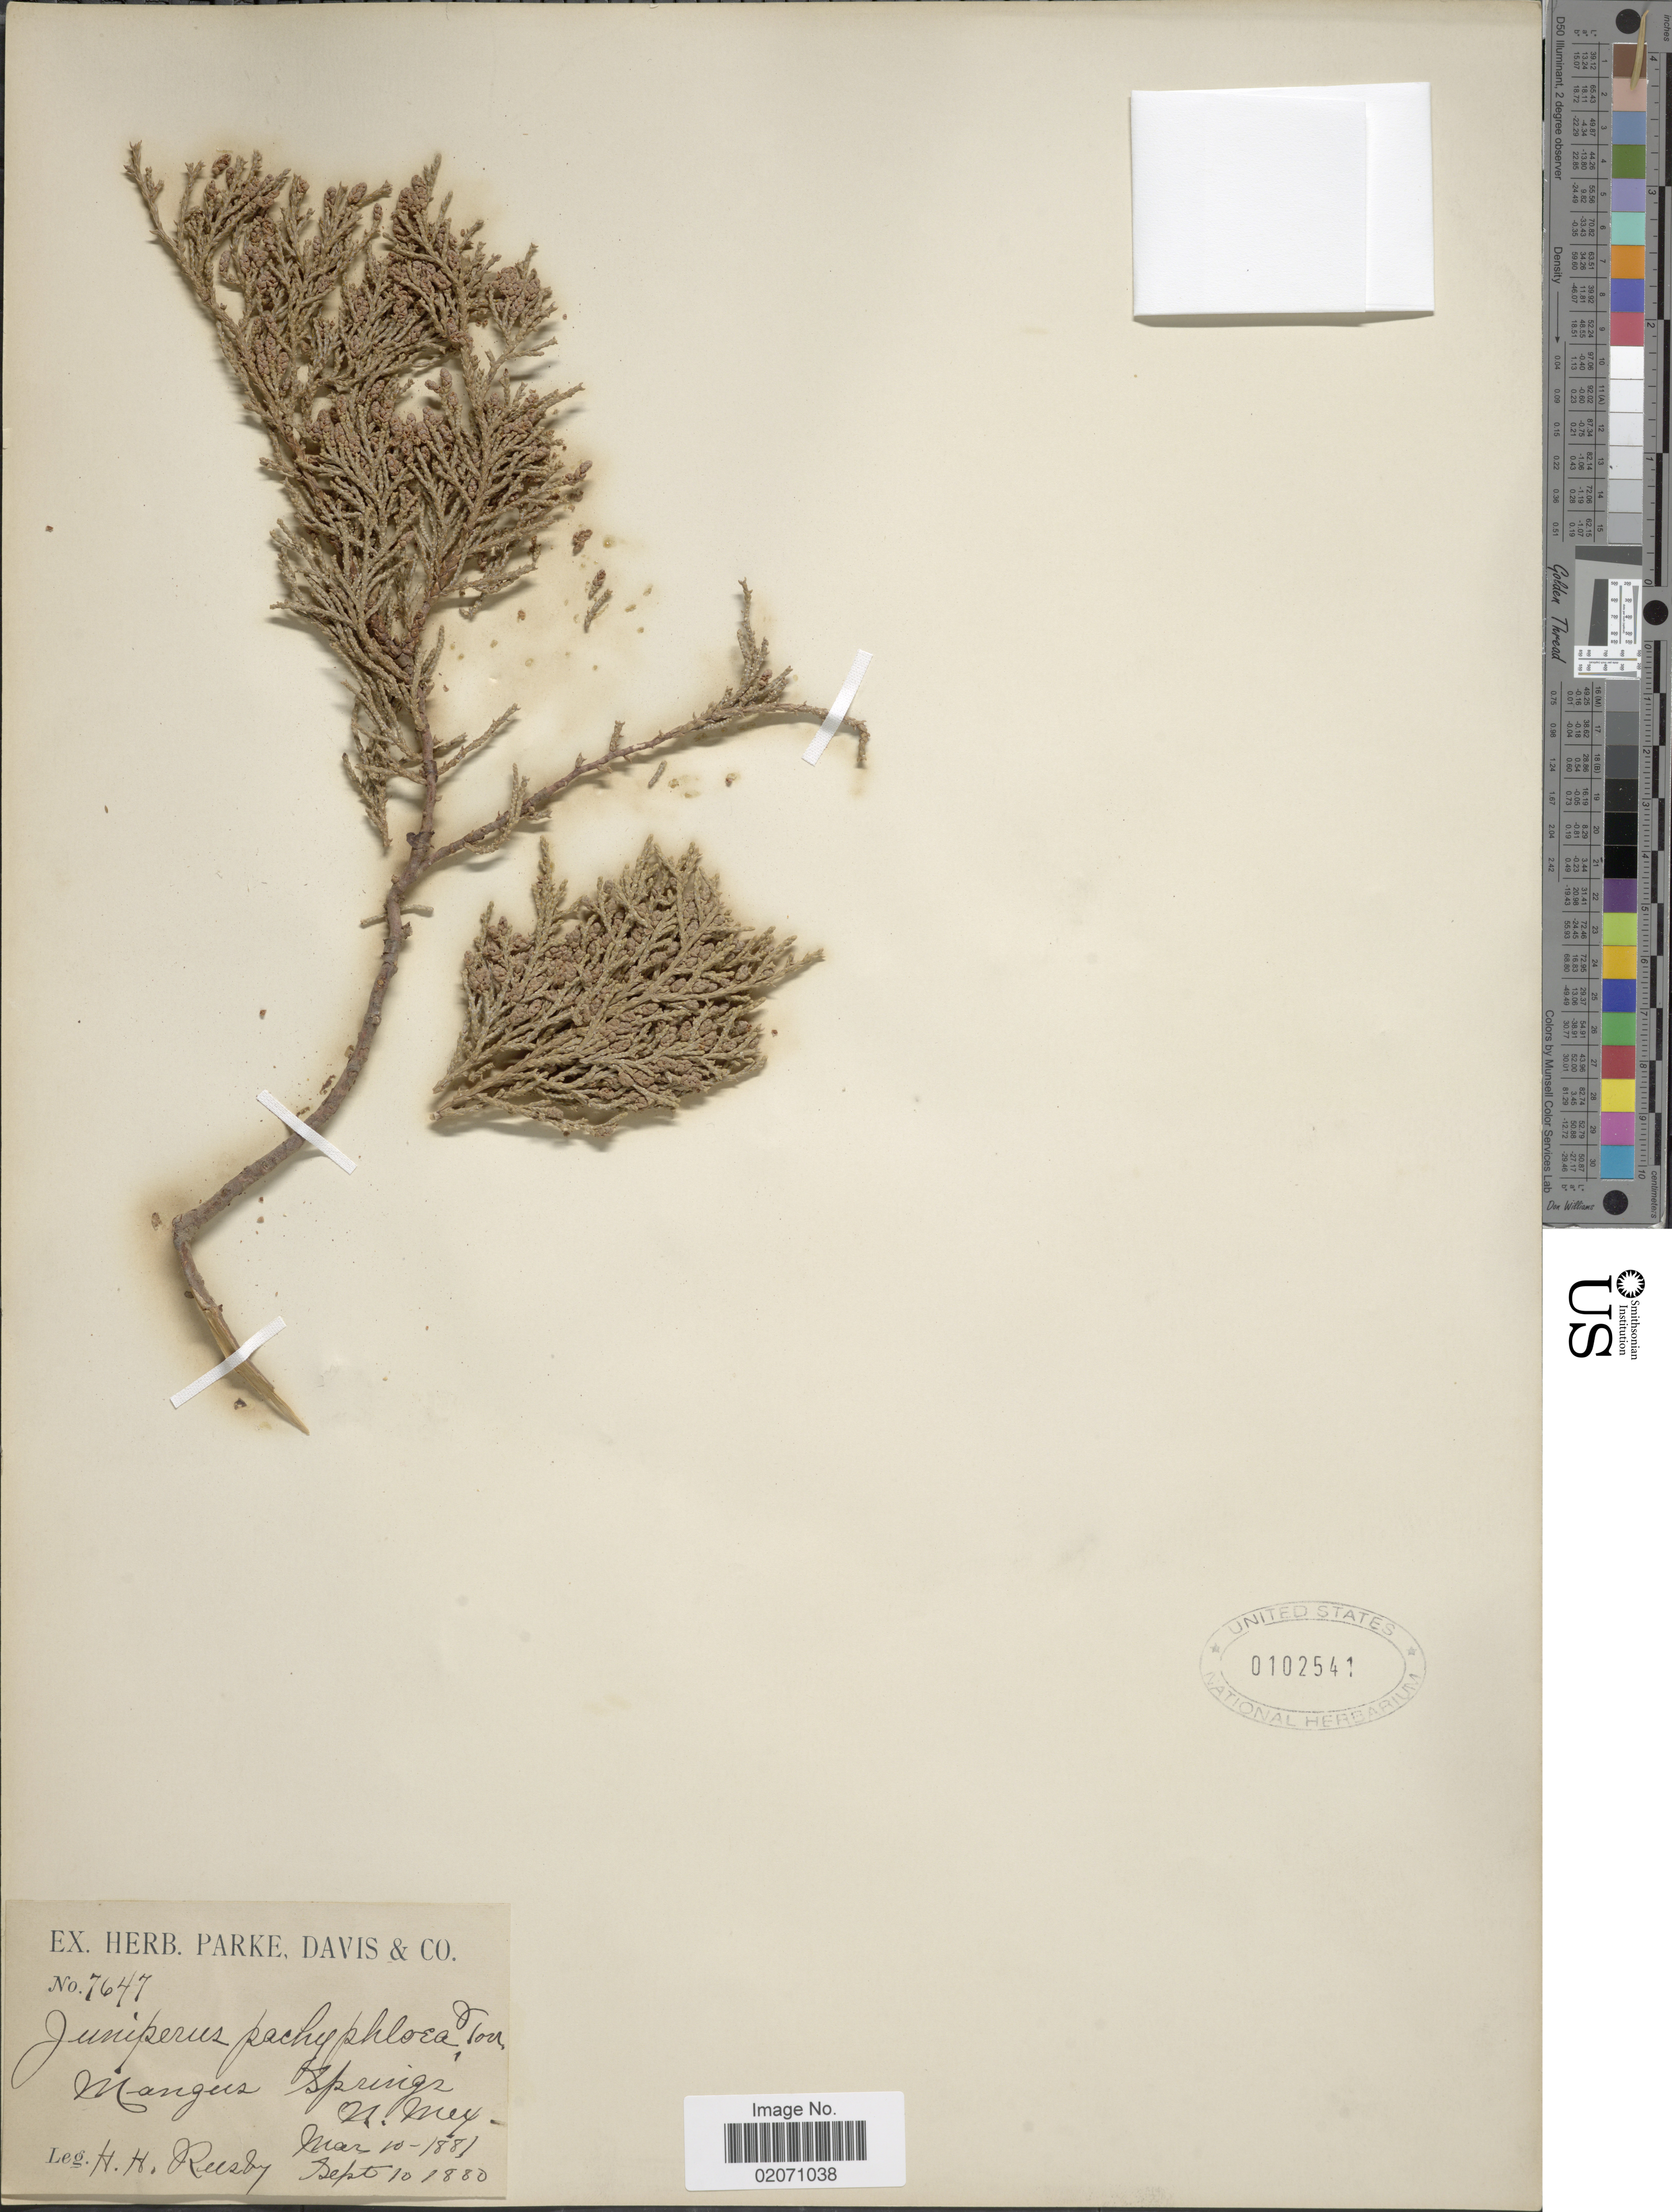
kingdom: Plantae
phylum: Tracheophyta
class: Pinopsida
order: Pinales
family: Cupressaceae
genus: Juniperus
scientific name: Juniperus deppeana var. pachyphlaea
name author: (Torr.) Martínez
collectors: H. H. Rusby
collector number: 7647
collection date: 1880-09-10/1881-03-10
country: United States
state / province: New Mexico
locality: Mangas Springs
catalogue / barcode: US 102541